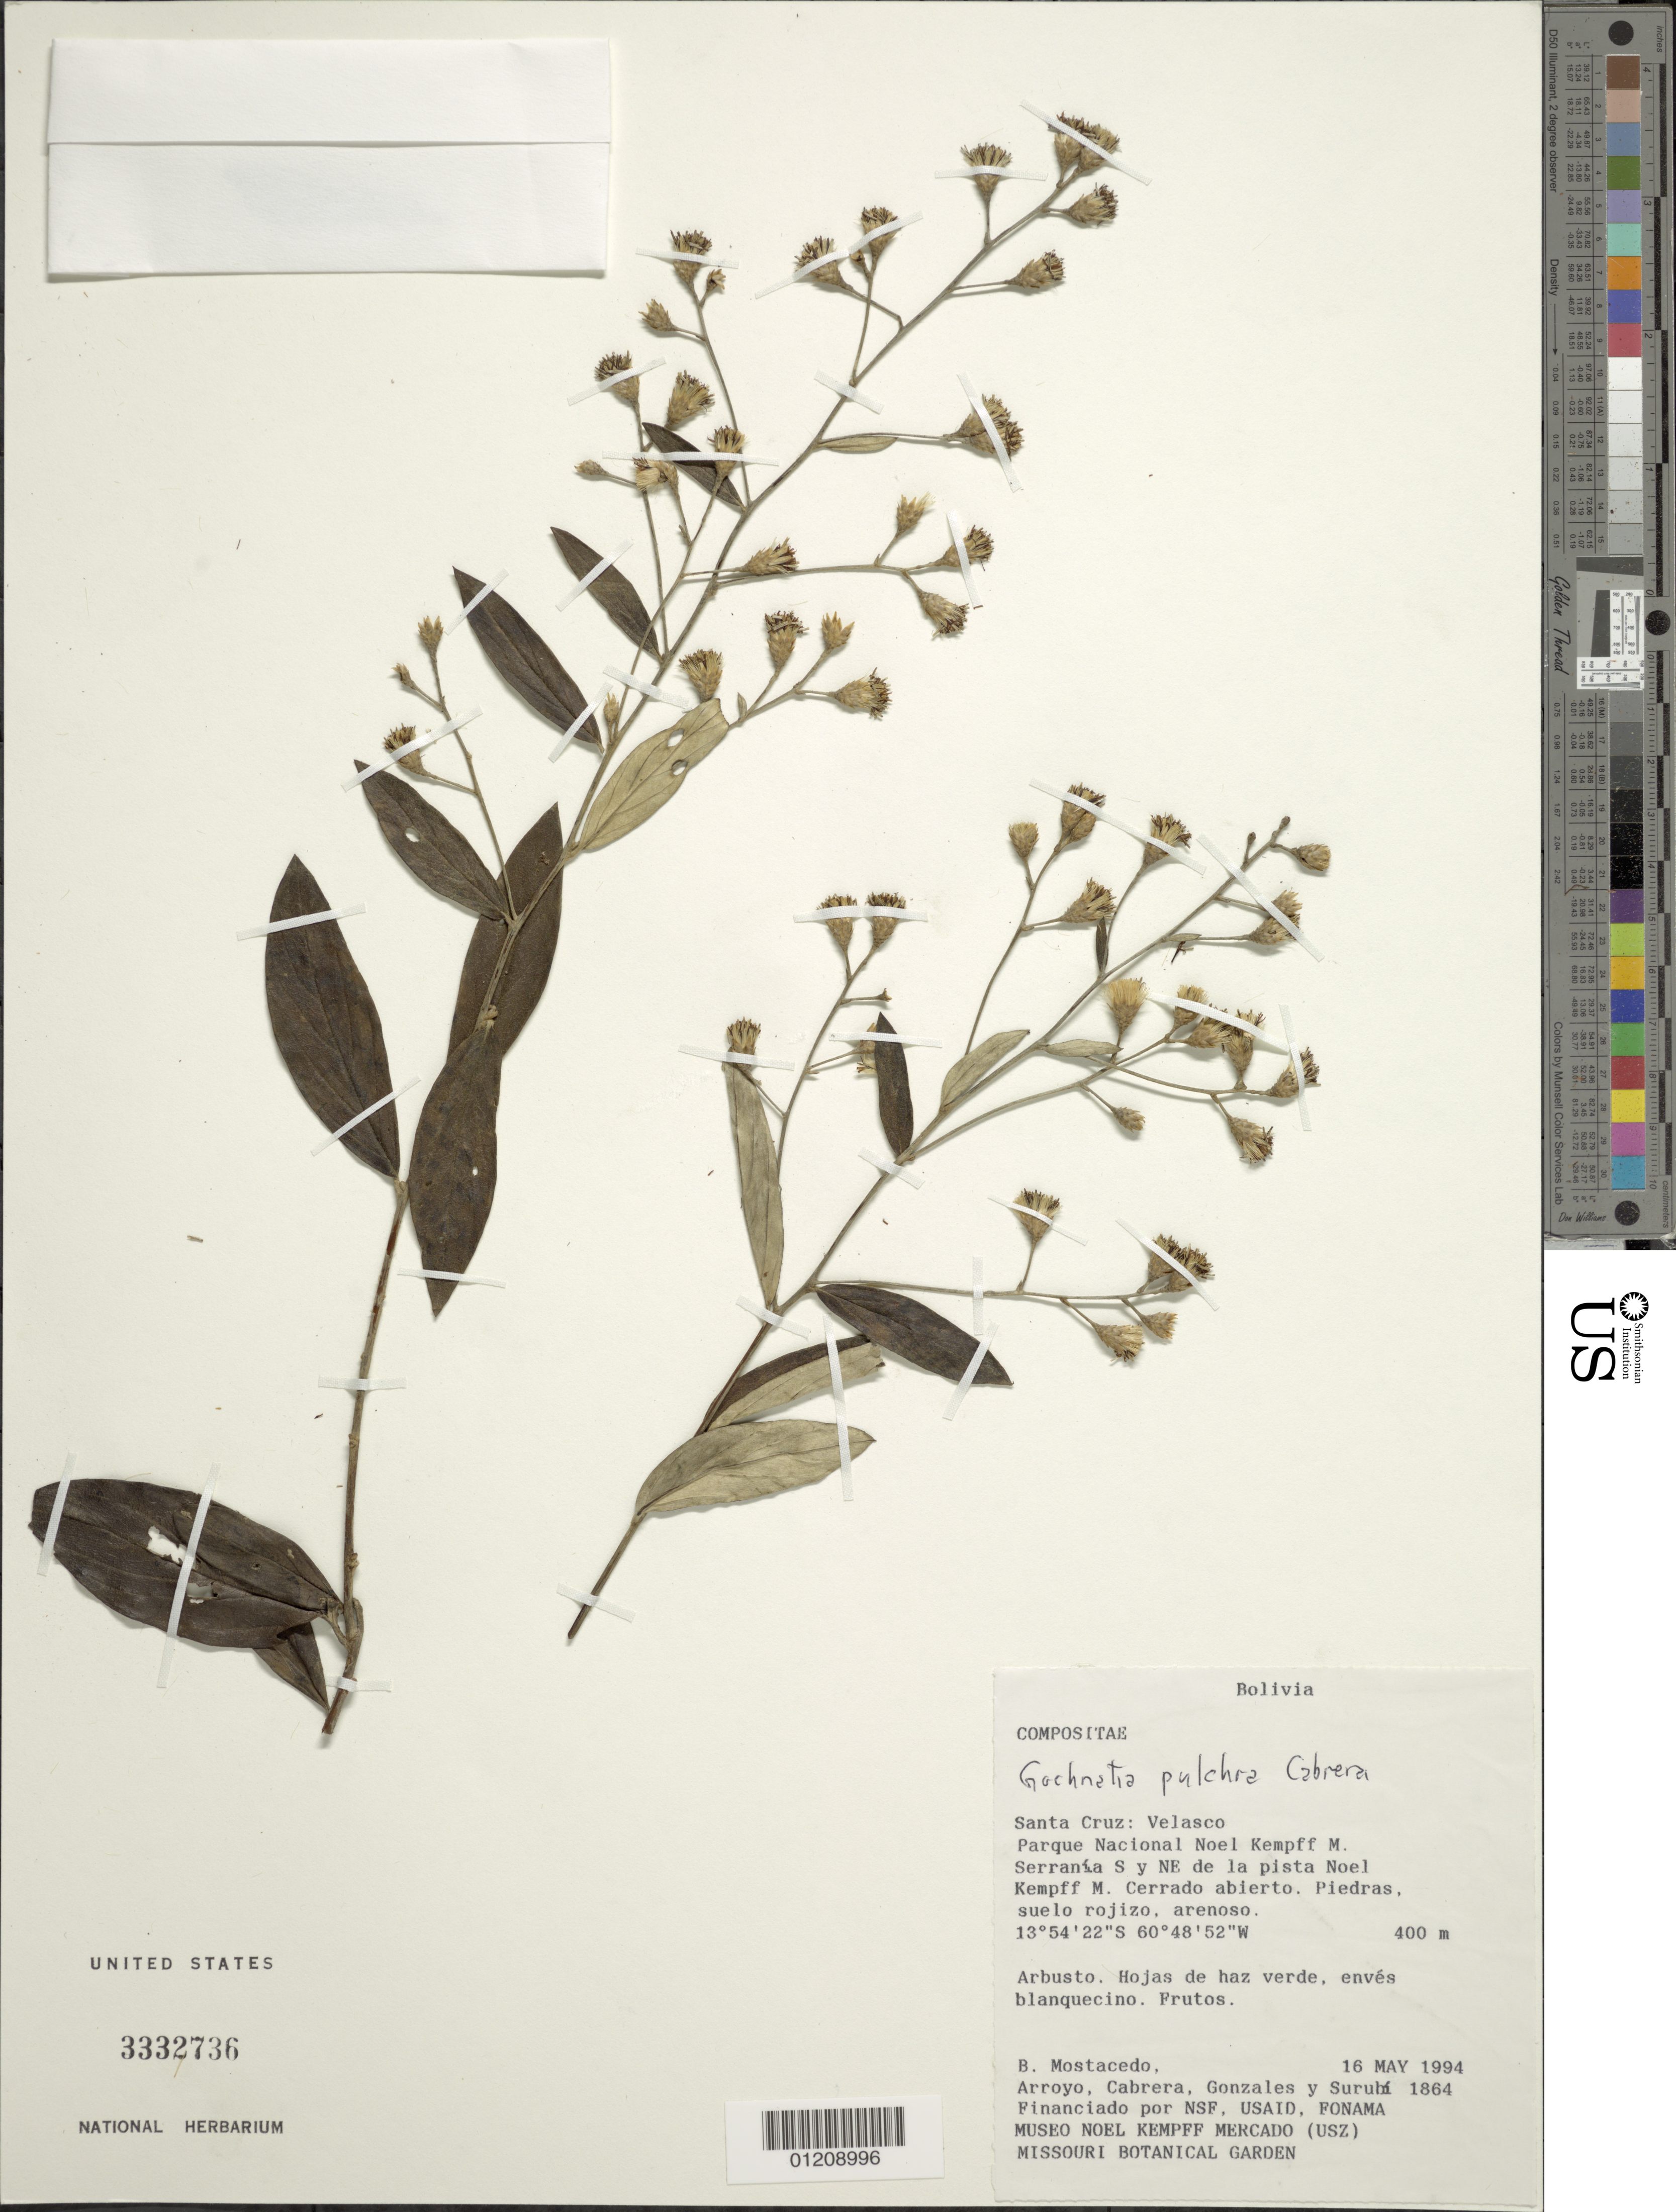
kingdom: Plantae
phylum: Tracheophyta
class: Magnoliopsida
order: Asterales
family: Asteraceae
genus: Moquiniastrum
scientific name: Moquiniastrum pulchrum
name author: (Cabrera) G. Sancho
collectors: B. Mostacedo & et al.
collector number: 1864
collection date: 1994-05-16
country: Bolivia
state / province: Santa Cruz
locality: Velasco, Parque Nacional Noel Kempff M. Serrania S y NE de la posta Noel Kempff M Cerrado abierto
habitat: Piedras, suelo rojizo, arenoso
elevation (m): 400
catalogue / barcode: US 3332736